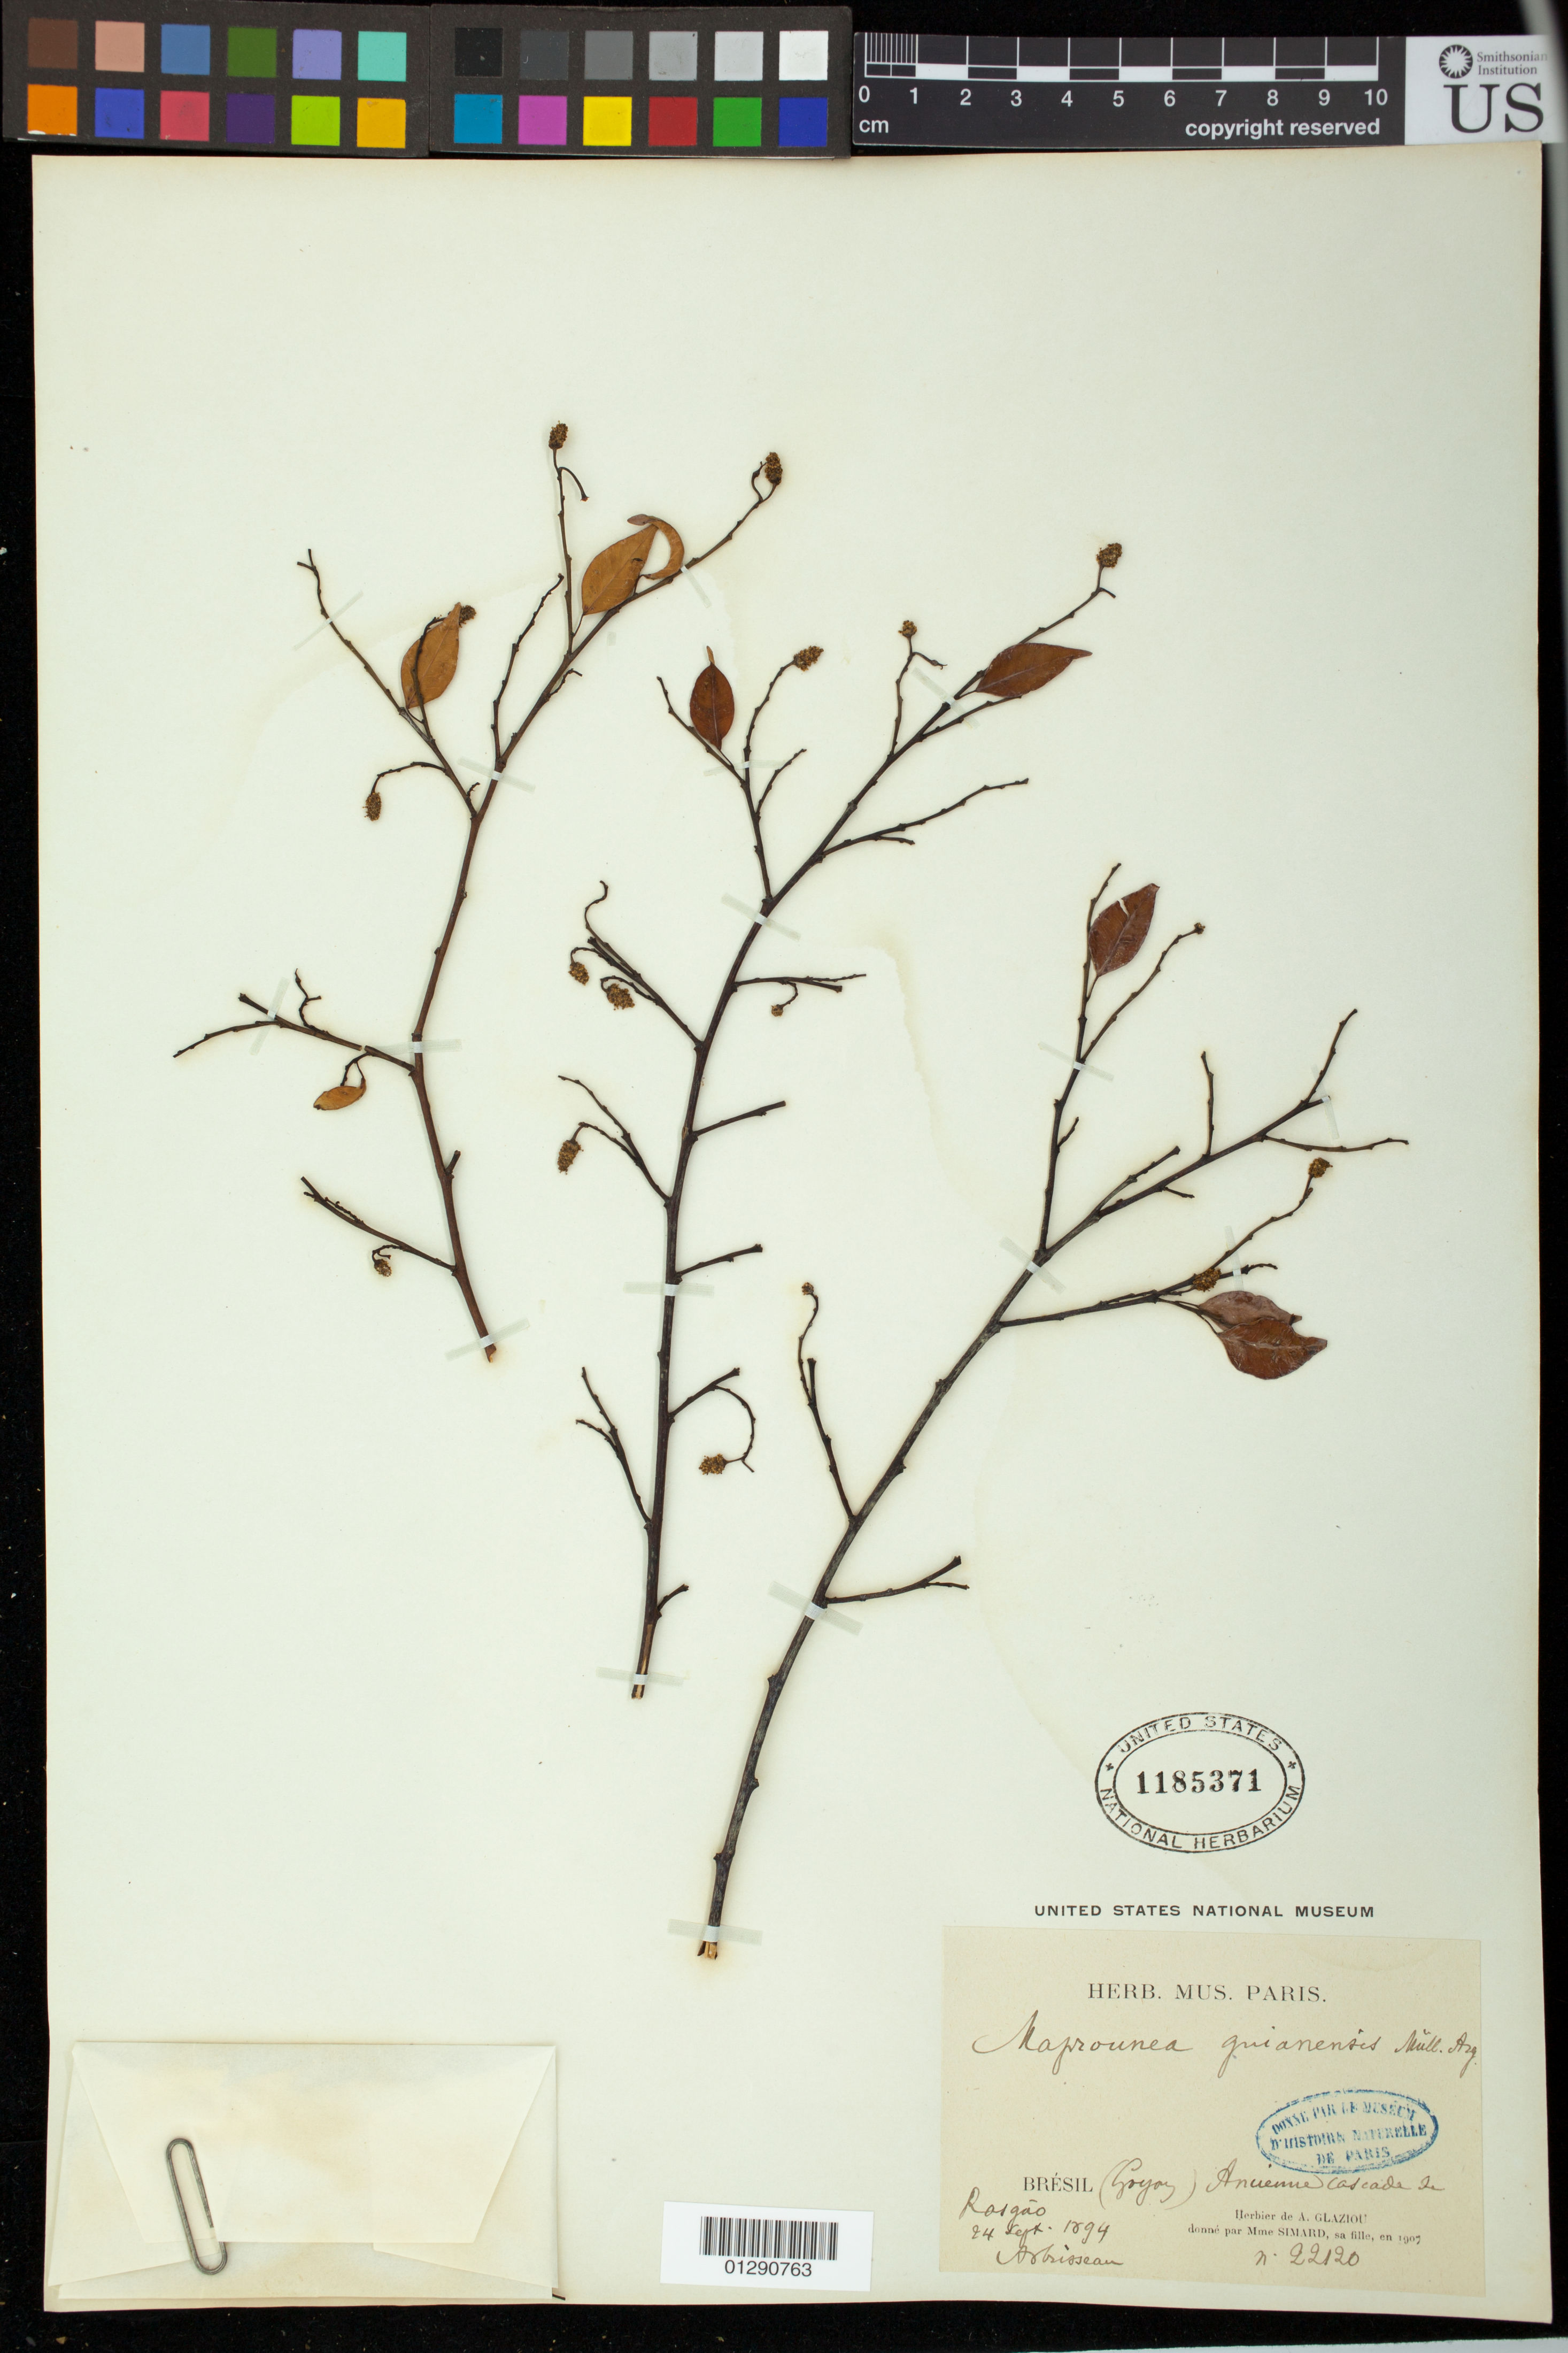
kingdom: Plantae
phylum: Tracheophyta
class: Magnoliopsida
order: Malpighiales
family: Euphorbiaceae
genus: Maprounea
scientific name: Maprounea guianensis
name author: Aubl.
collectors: A. F. M. Glaziou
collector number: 22120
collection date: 1894-09-24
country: Brazil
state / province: Sao Paulo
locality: (Goyaz)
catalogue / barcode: US 1185371